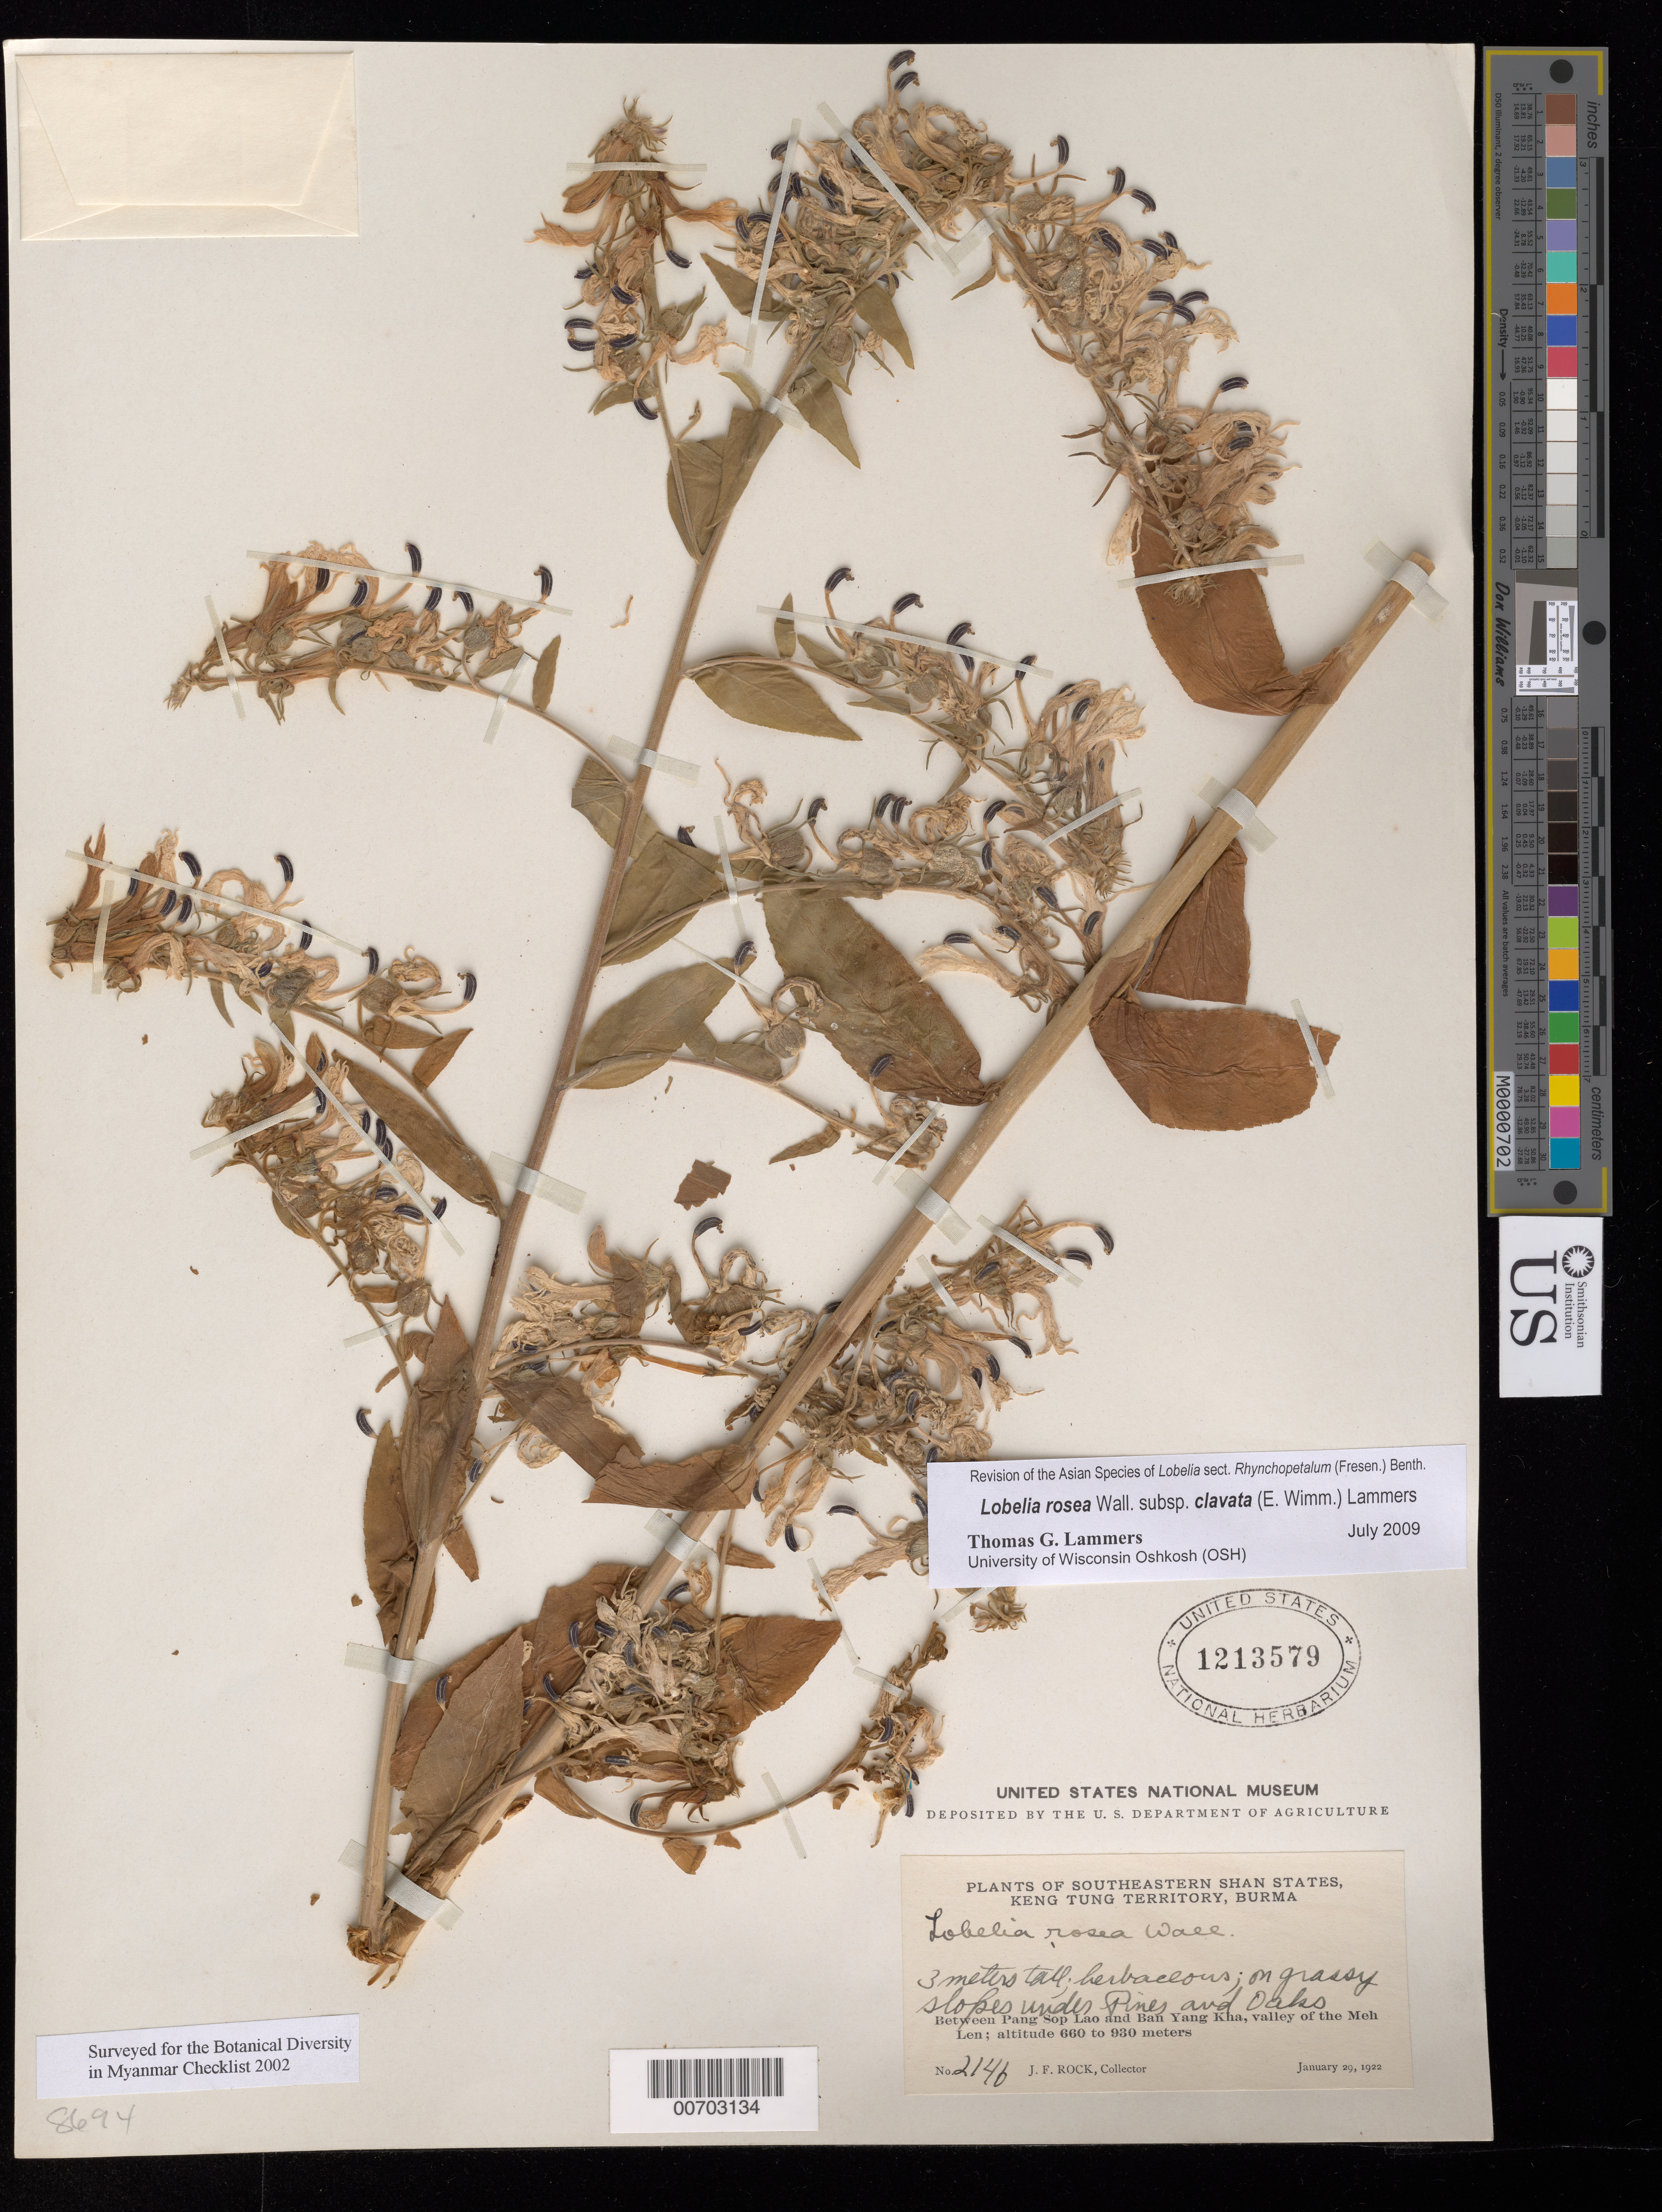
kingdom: Plantae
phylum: Tracheophyta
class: Magnoliopsida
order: Asterales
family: Campanulaceae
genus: Lobelia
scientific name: Lobelia rosea subsp. clavata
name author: (E. Wimm.) Lammers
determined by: Lammers, T. G. & Barnesky, A. L.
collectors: J. F. Rock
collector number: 2146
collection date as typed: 29 Jan 1922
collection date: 1922-01-29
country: Myanmar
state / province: Shan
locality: Southeastern Shan States, Keng Tung Terr., betw. Pang Sop Lao and Ban Yang Kha, valley of the Meh Len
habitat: Grassy slopes under pines and oaks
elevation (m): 660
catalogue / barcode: US 1213579